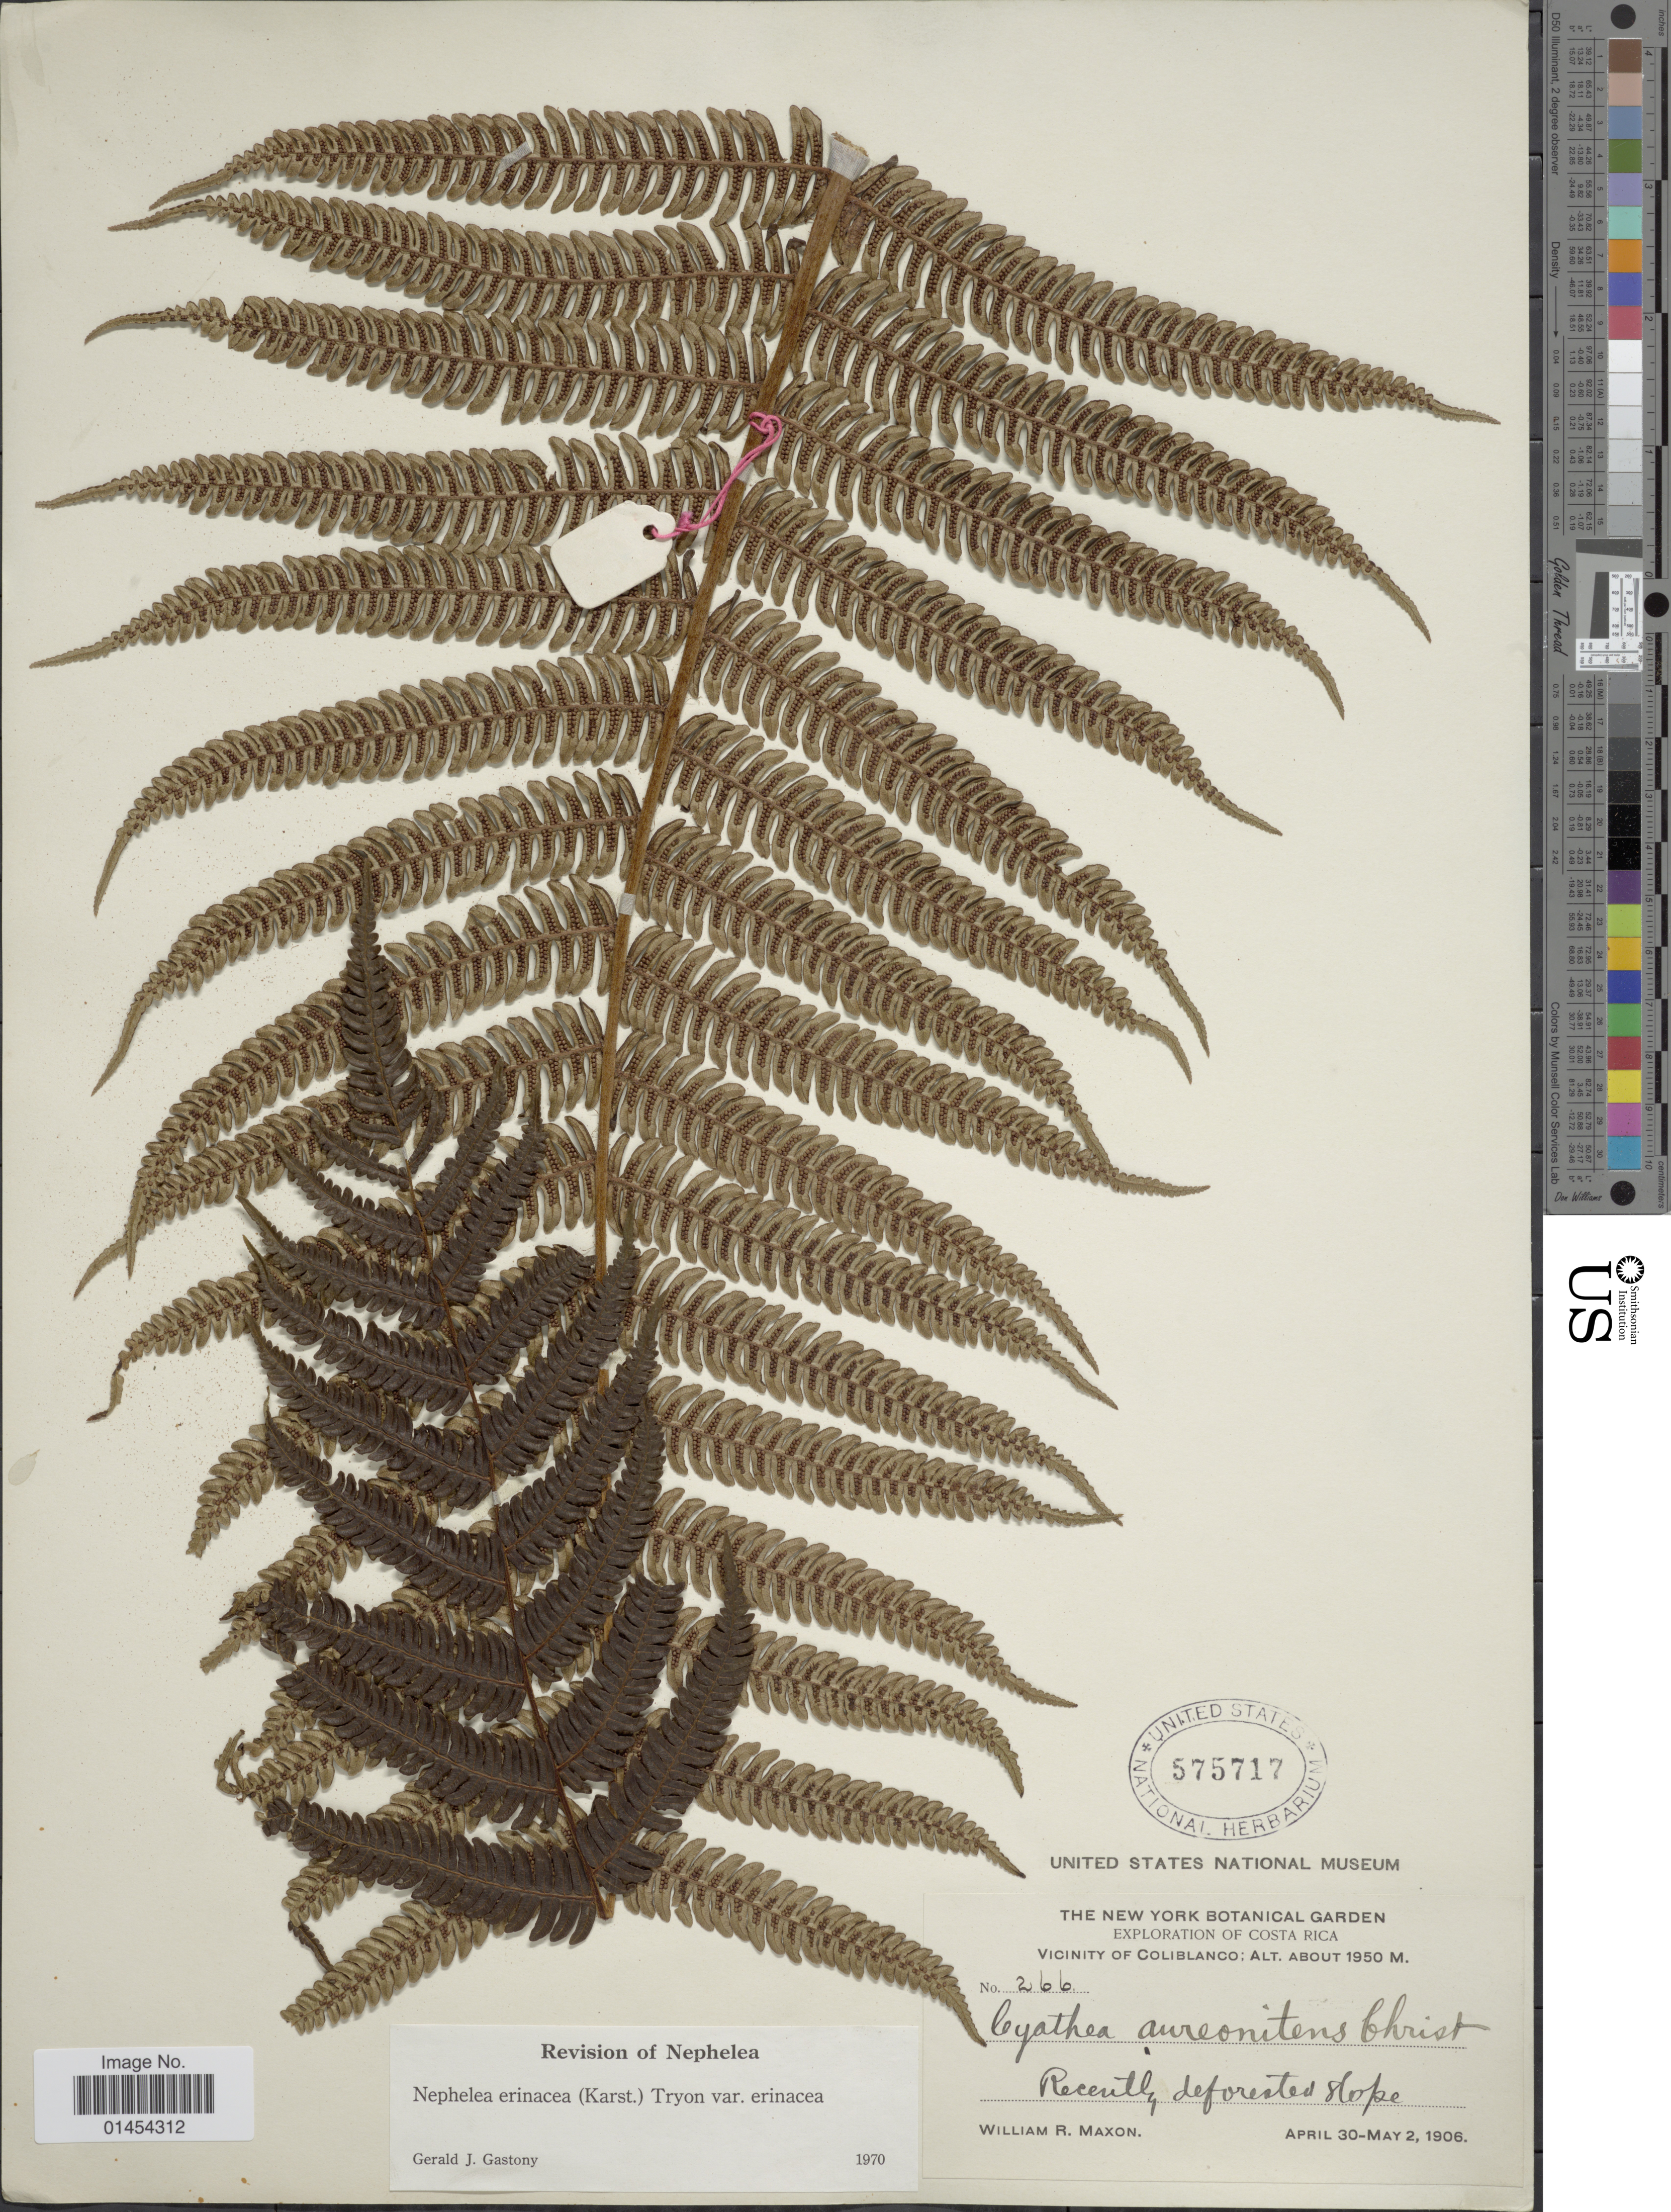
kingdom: Plantae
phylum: Tracheophyta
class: Polypodiopsida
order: Cyatheales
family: Cyatheaceae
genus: Alsophila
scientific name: Alsophila erinacea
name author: (H. Karst.) D.S. Conant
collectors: W. R. Maxon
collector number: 266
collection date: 1906-04-30/1906-05-02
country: Costa Rica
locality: Vicinity of Coliblanco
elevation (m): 1950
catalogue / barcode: US 575717